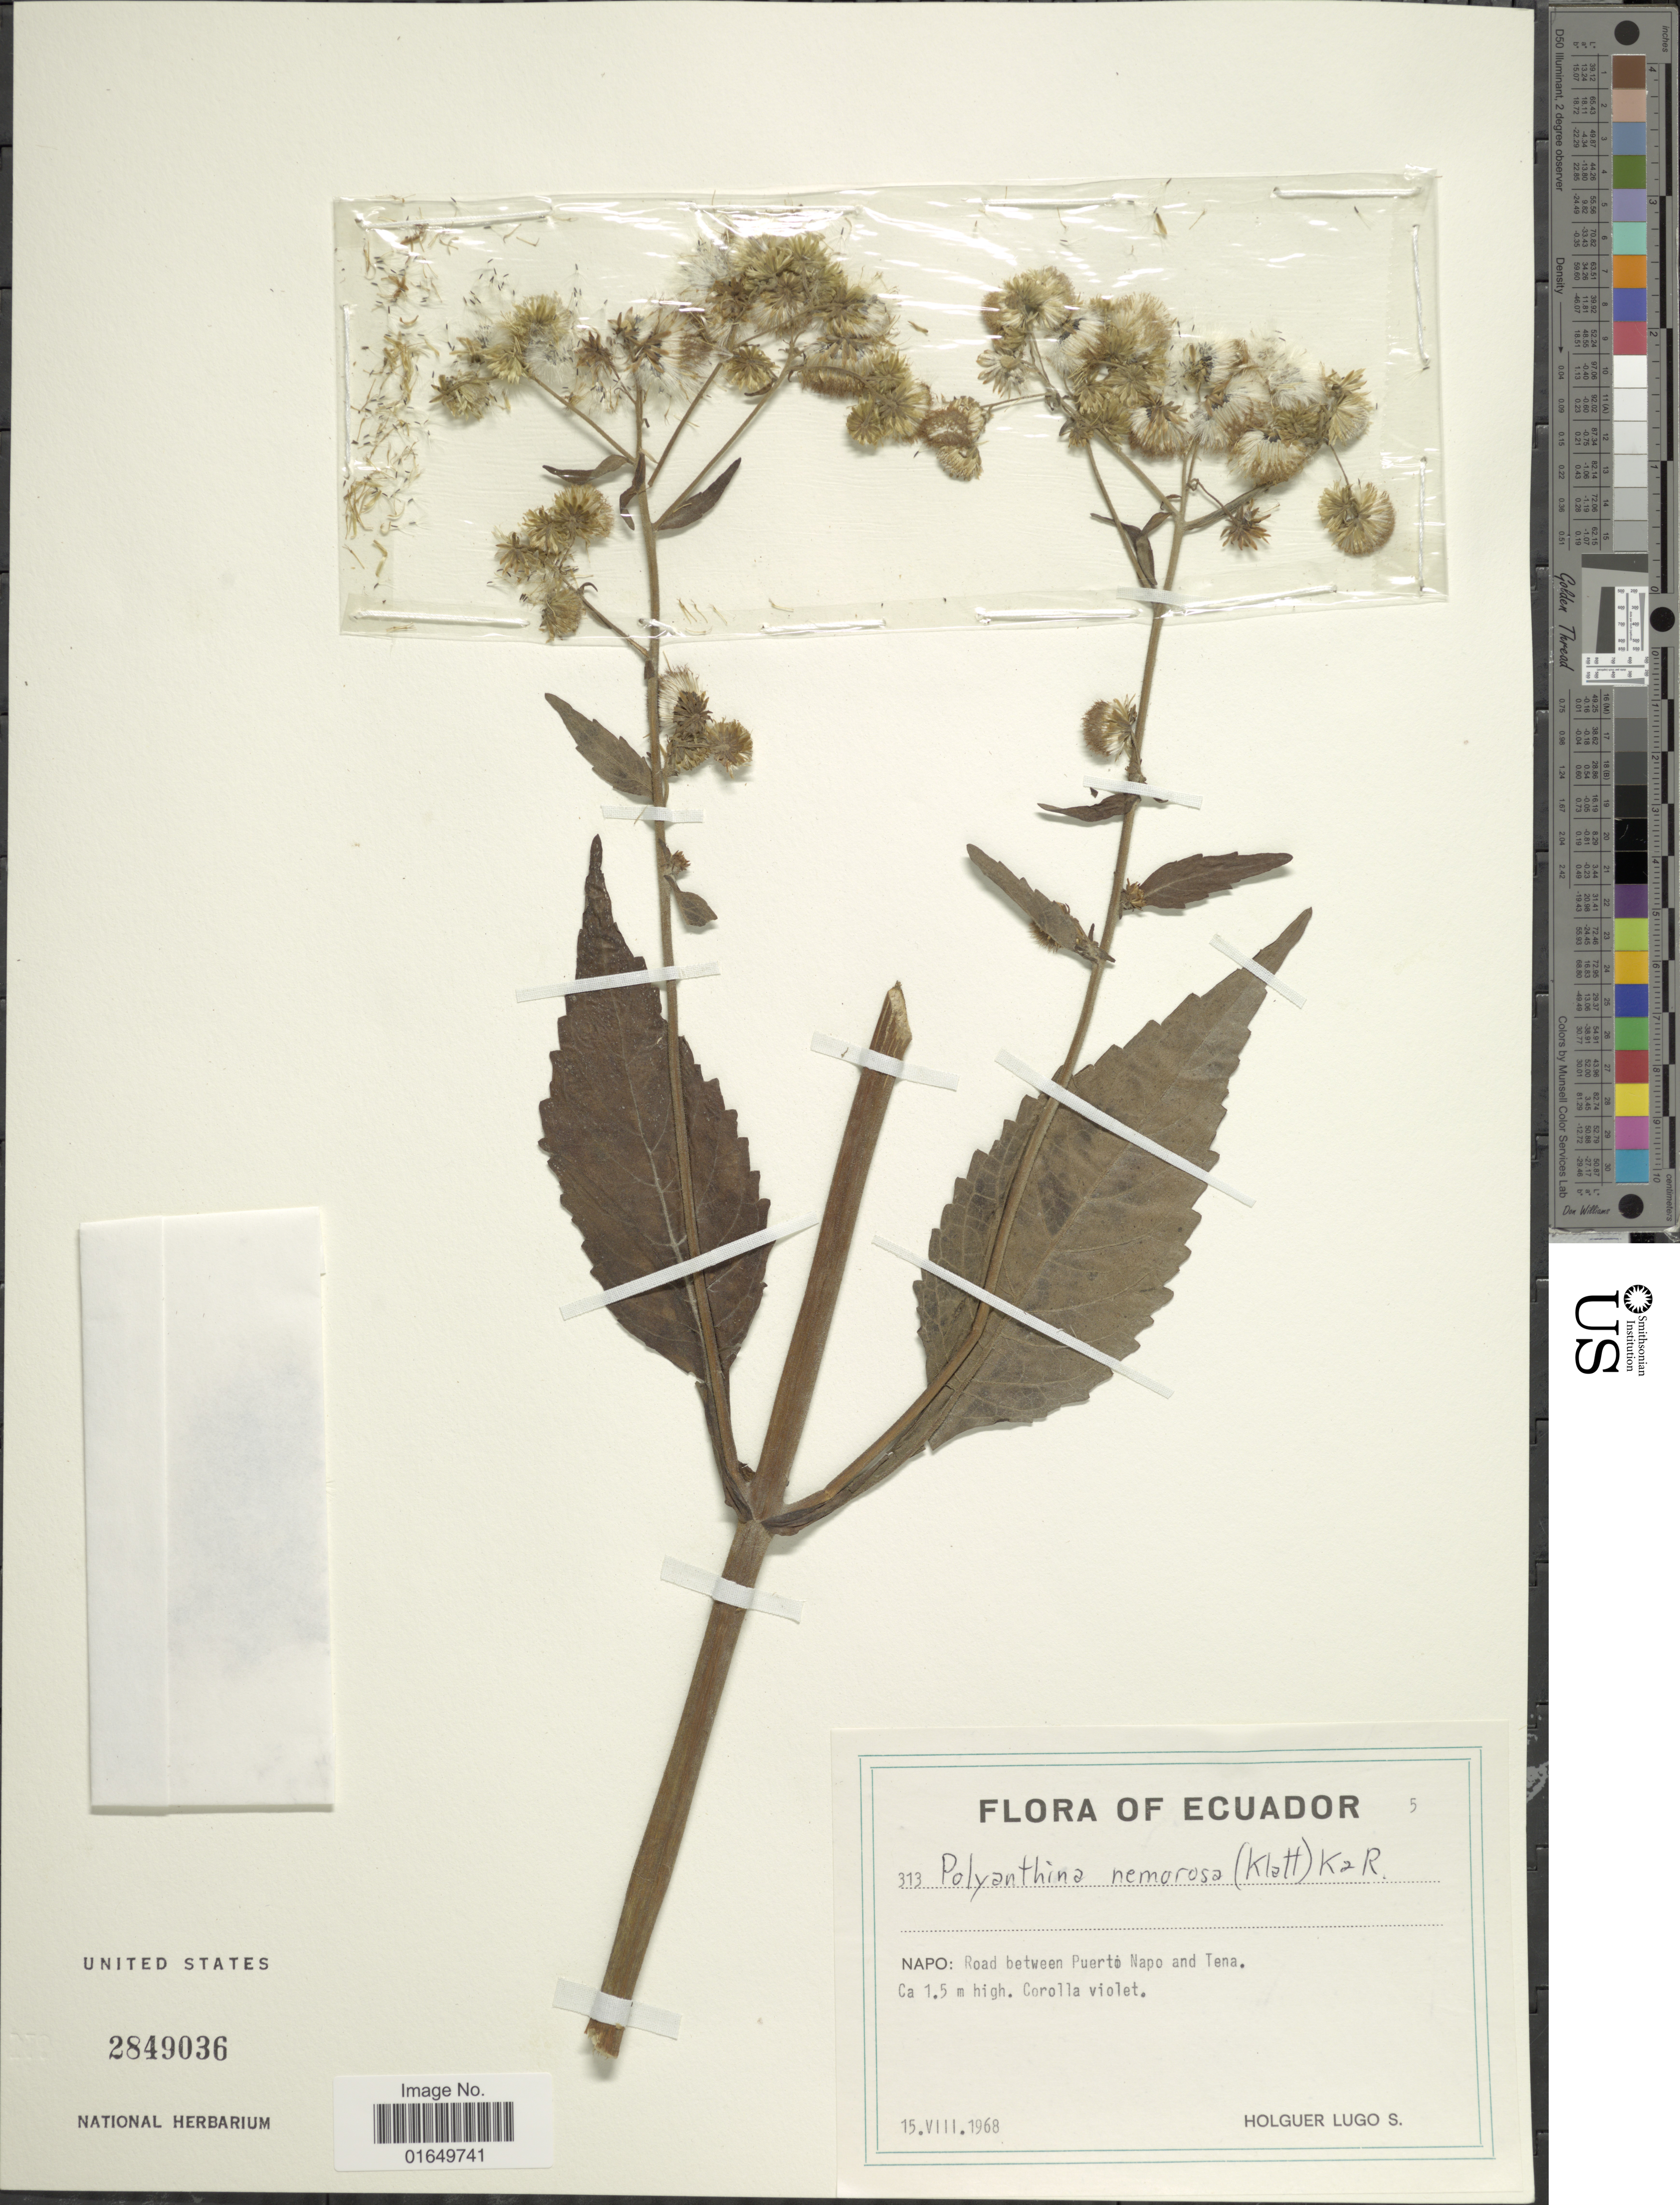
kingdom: Plantae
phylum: Tracheophyta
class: Magnoliopsida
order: Asterales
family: Asteraceae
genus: Polyanthina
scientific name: Polyanthina nemorosa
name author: (Klatt) R.M. King & H. Rob.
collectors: H. Lugo S.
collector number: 313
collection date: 1968-08-15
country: Ecuador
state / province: Napo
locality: Road between Puerto Napo and Tena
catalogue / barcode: US 2849036